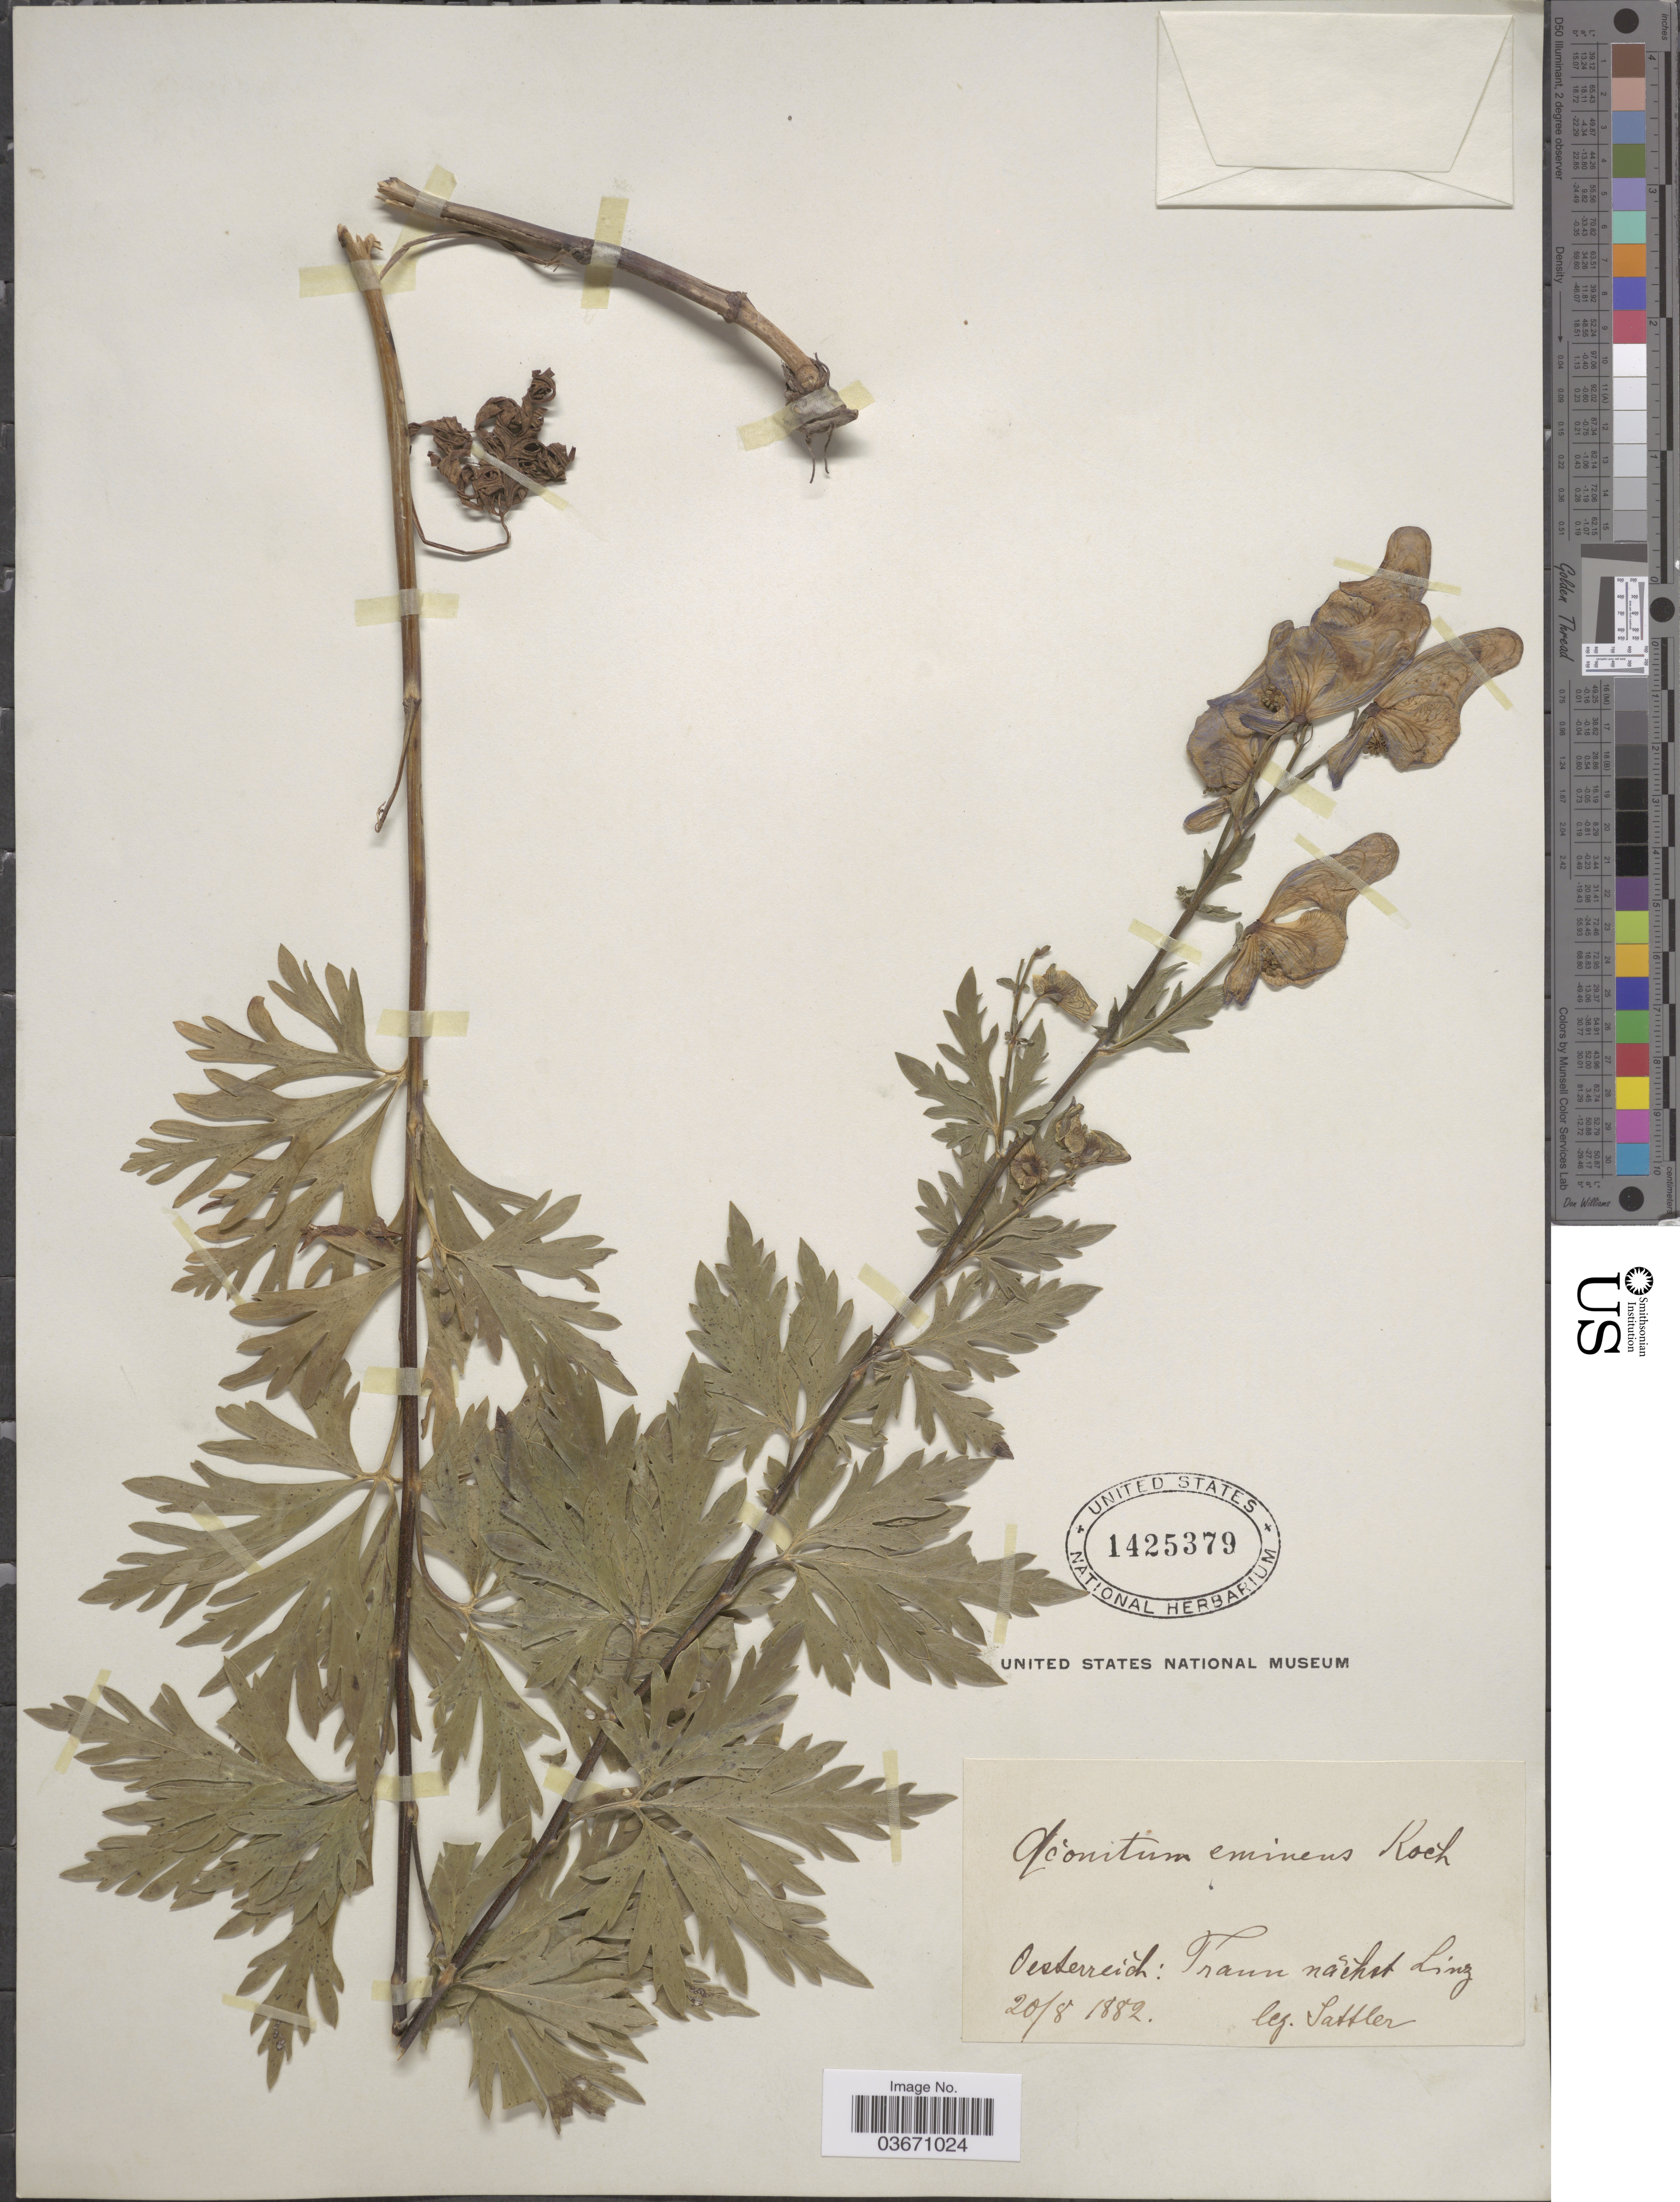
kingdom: Plantae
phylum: Tracheophyta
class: Magnoliopsida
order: Ranunculales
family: Ranunculaceae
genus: Aconitum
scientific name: Aconitum eminens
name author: Koch ex Rchb.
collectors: Sattler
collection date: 1882-08-20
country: Austria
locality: Oesterreich: Traun nachst Linz.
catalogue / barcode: US 1425379